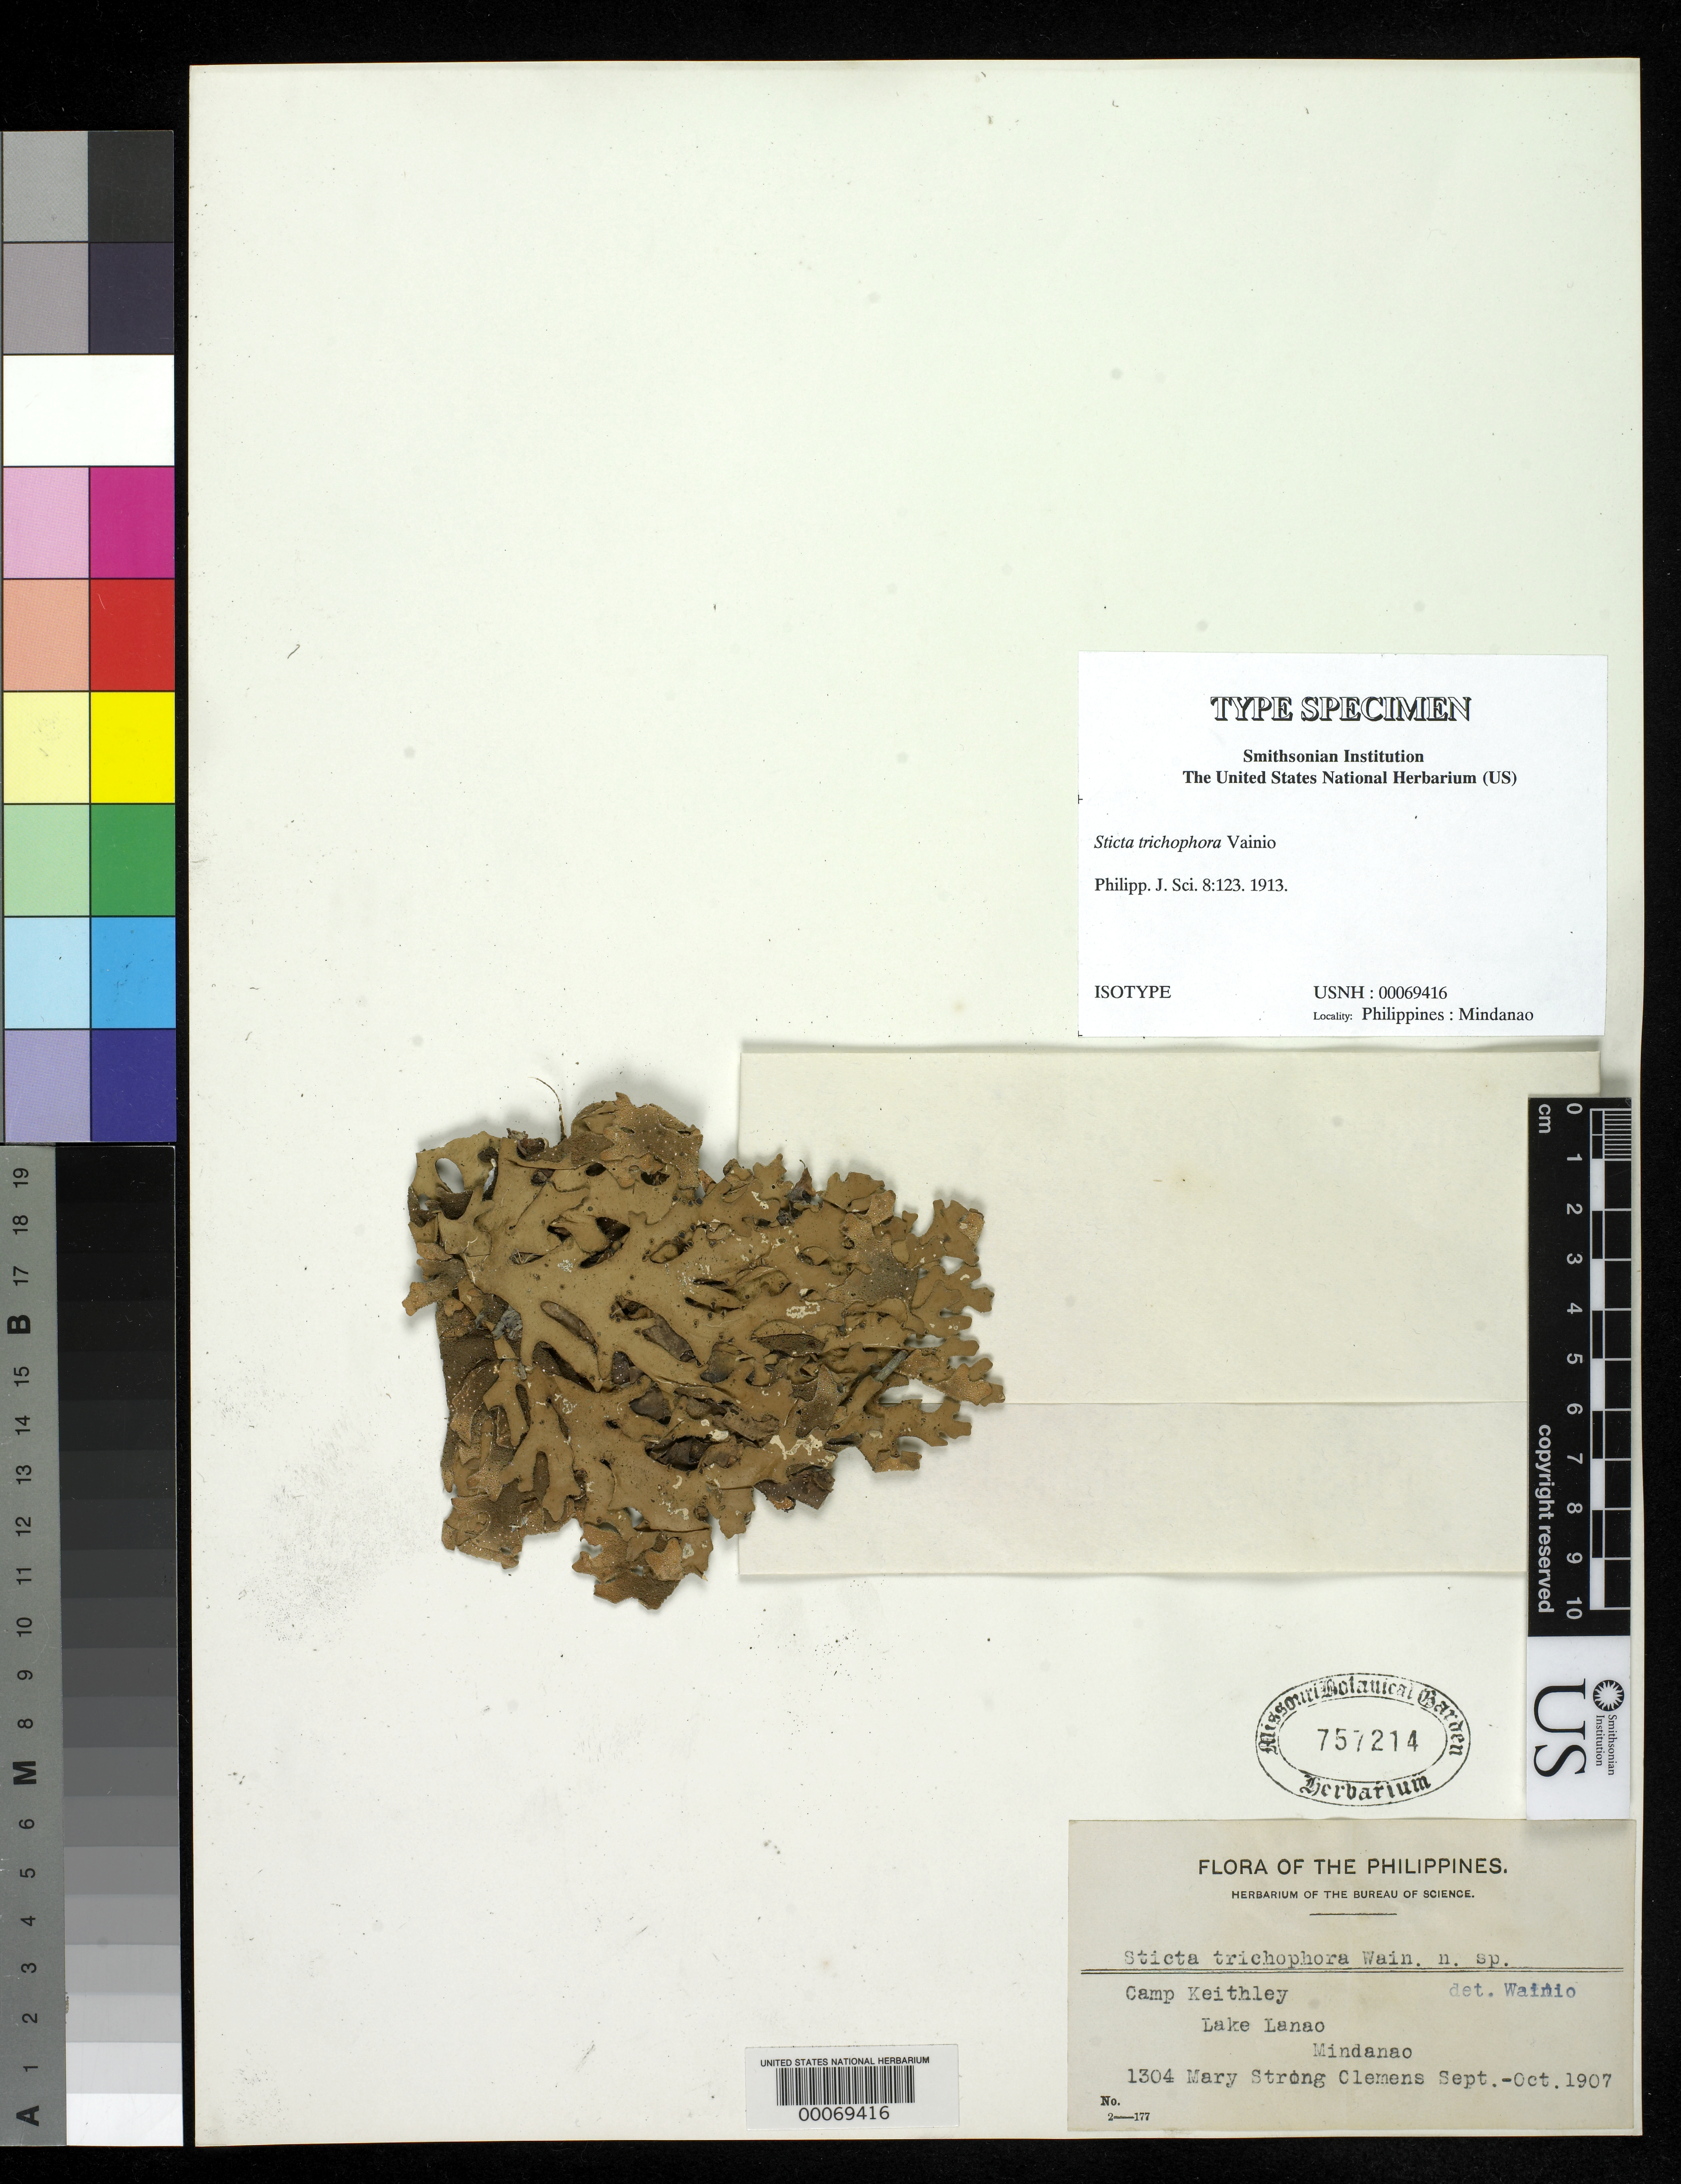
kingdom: Fungi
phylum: Ascomycota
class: Lecanoromycetes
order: Peltigerales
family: Lobariaceae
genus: Sticta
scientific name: Sticta trichophora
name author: Vain.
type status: Isotype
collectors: M. S. Clemens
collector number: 1304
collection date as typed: Sep 1907 to -- Oct 1907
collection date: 1907-09/1907-10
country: Philippines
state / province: Muslim Mindanao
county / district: Lanao del Sur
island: Mindanao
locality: Camp Keithley, Lake Lanao.